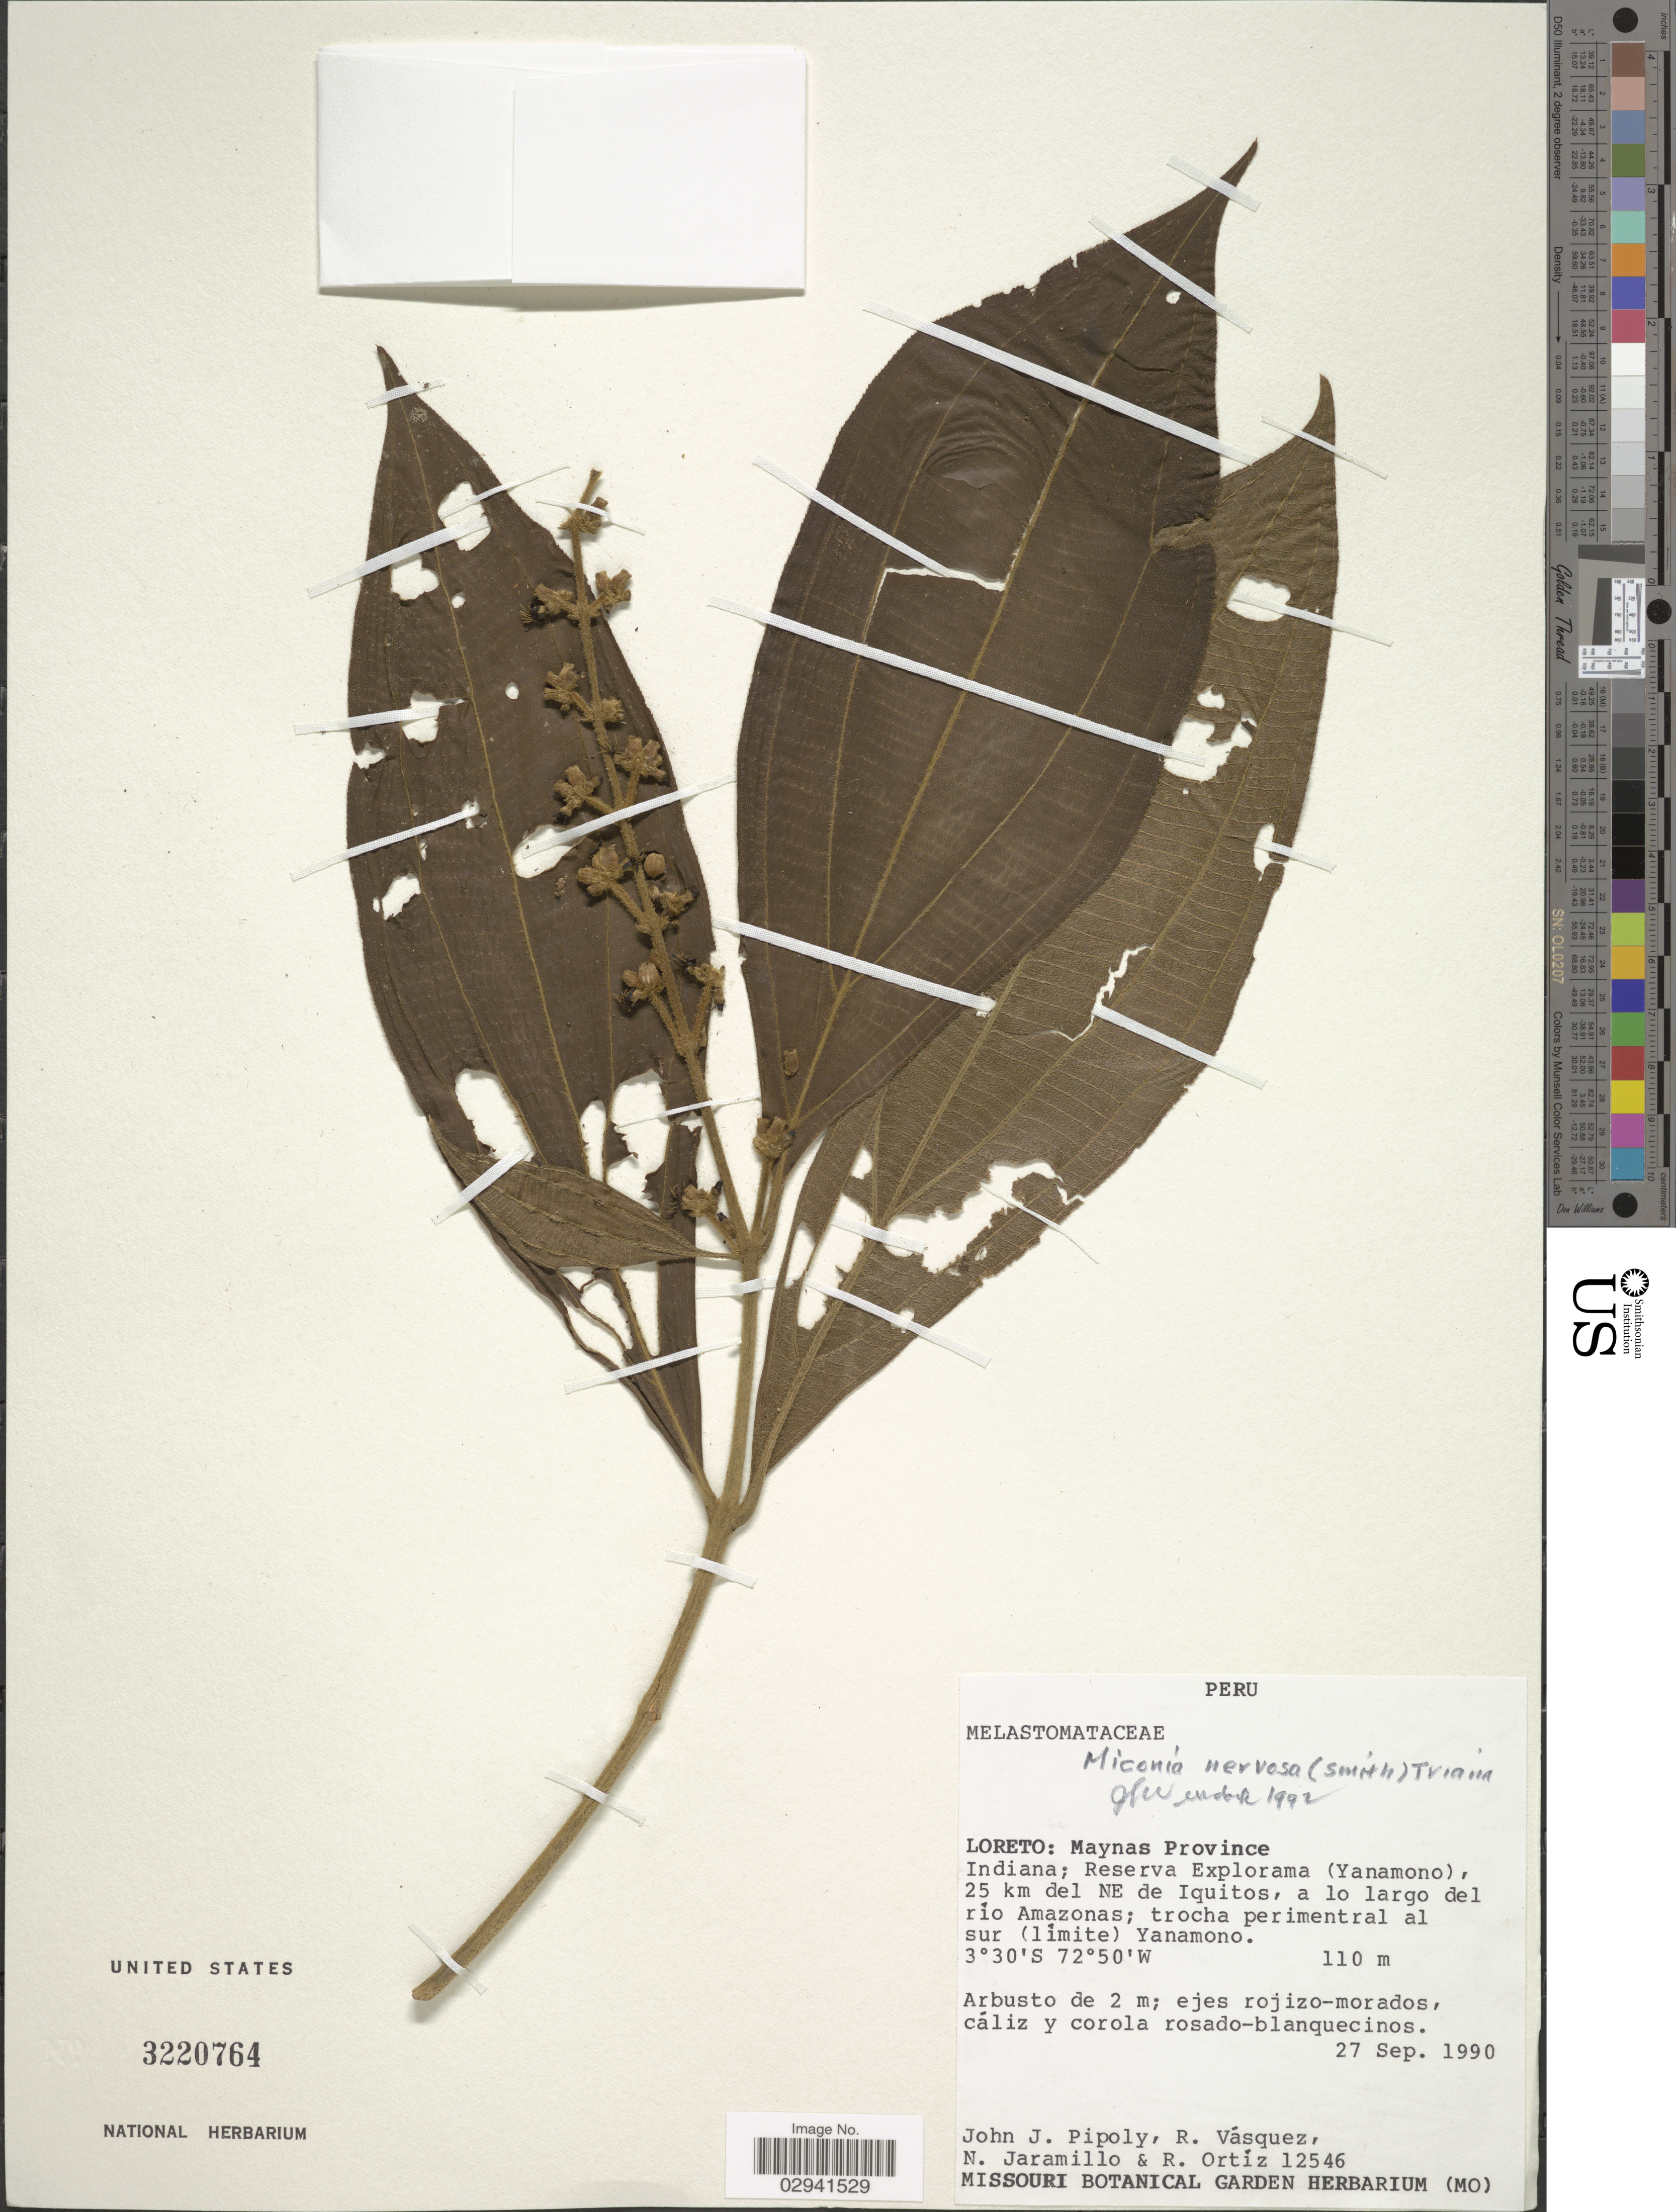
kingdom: Plantae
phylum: Tracheophyta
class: Magnoliopsida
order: Myrtales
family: Melastomataceae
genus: Miconia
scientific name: Miconia nervosa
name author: (Sm.) Triana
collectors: J. J. Pipoly, R. Vásquez, N. Jaramillo & R. Ortíz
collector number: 12546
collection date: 1990-09-27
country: Peru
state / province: Loreto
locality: Maynas Province, Indiana, Reserva Explorama (Yanamono), 25 km del NE de Iquitos, a lo largo del río Amazonas, trocha perimental al sur (limite) Yanamono.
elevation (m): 110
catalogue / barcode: US 3220764